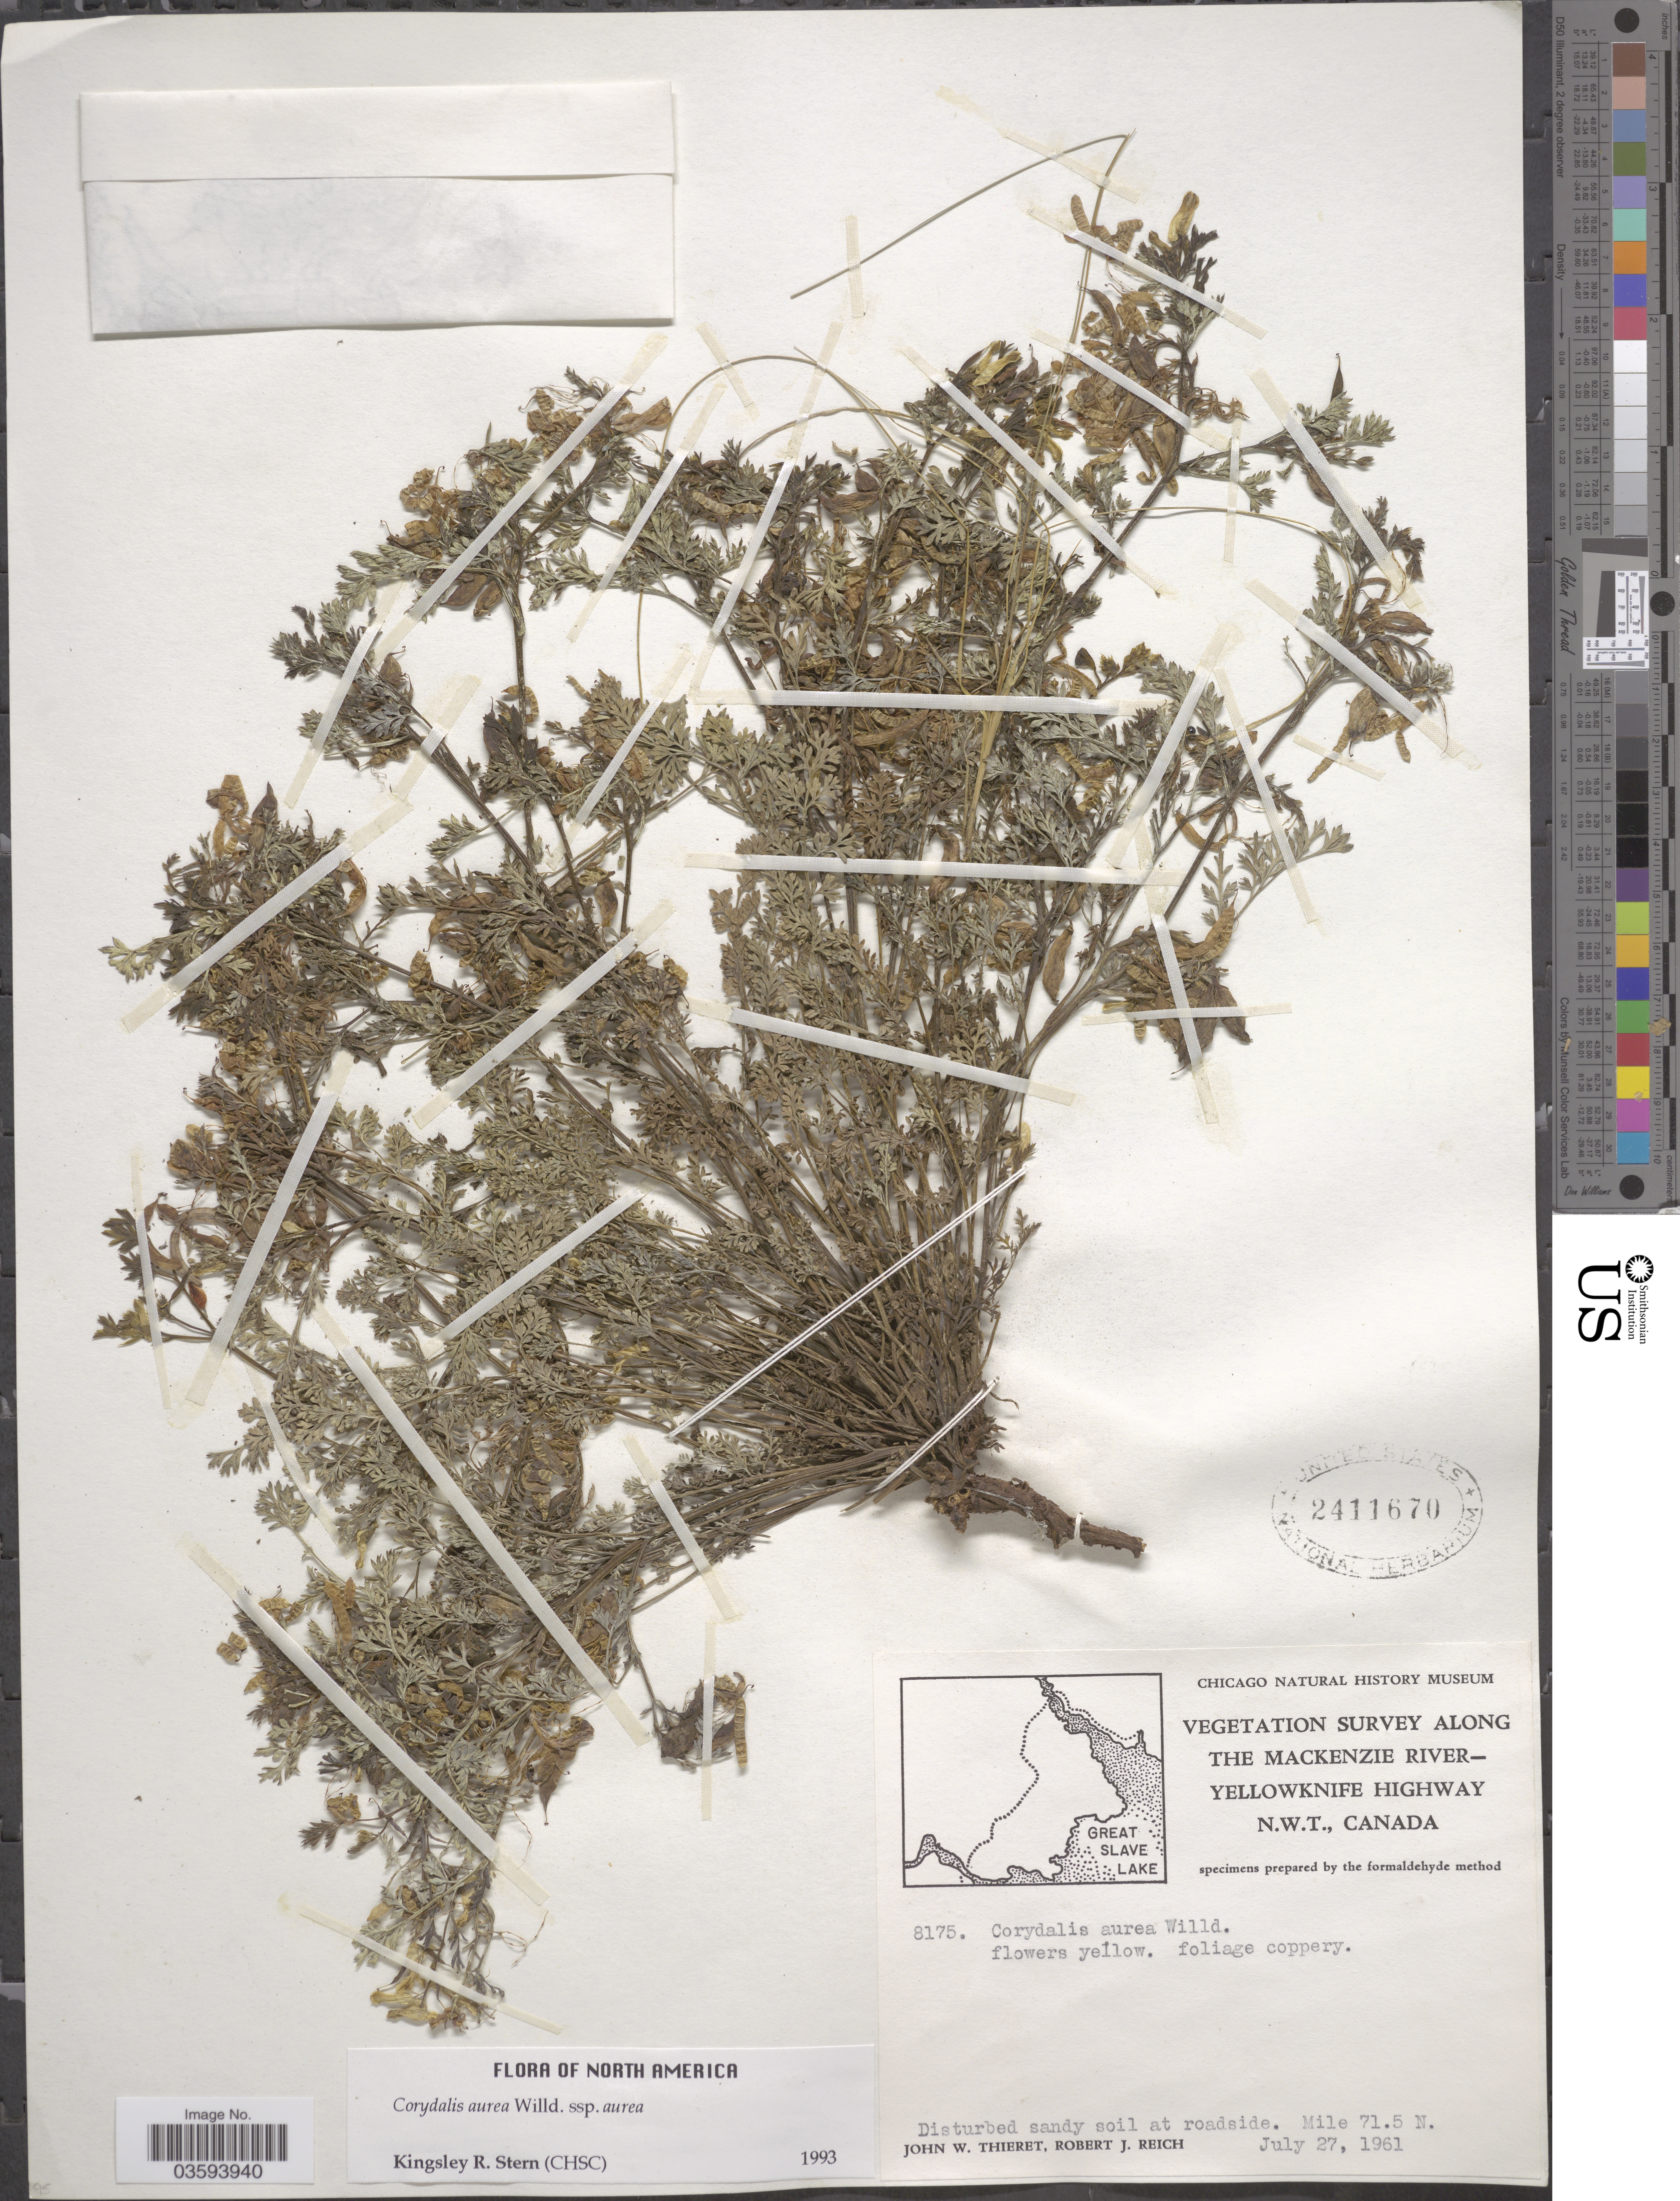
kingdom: Plantae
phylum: Tracheophyta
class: Magnoliopsida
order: Ranunculales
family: Papaveraceae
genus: Corydalis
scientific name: Corydalis aurea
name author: Willd.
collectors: J. W. Thieret & R. Reich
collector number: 8175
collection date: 1961-07-27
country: Canada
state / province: Northwest Territories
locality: Along the Mackenzie River-Yellowknife Highway. Mile 71.5 N.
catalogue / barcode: US 2411670